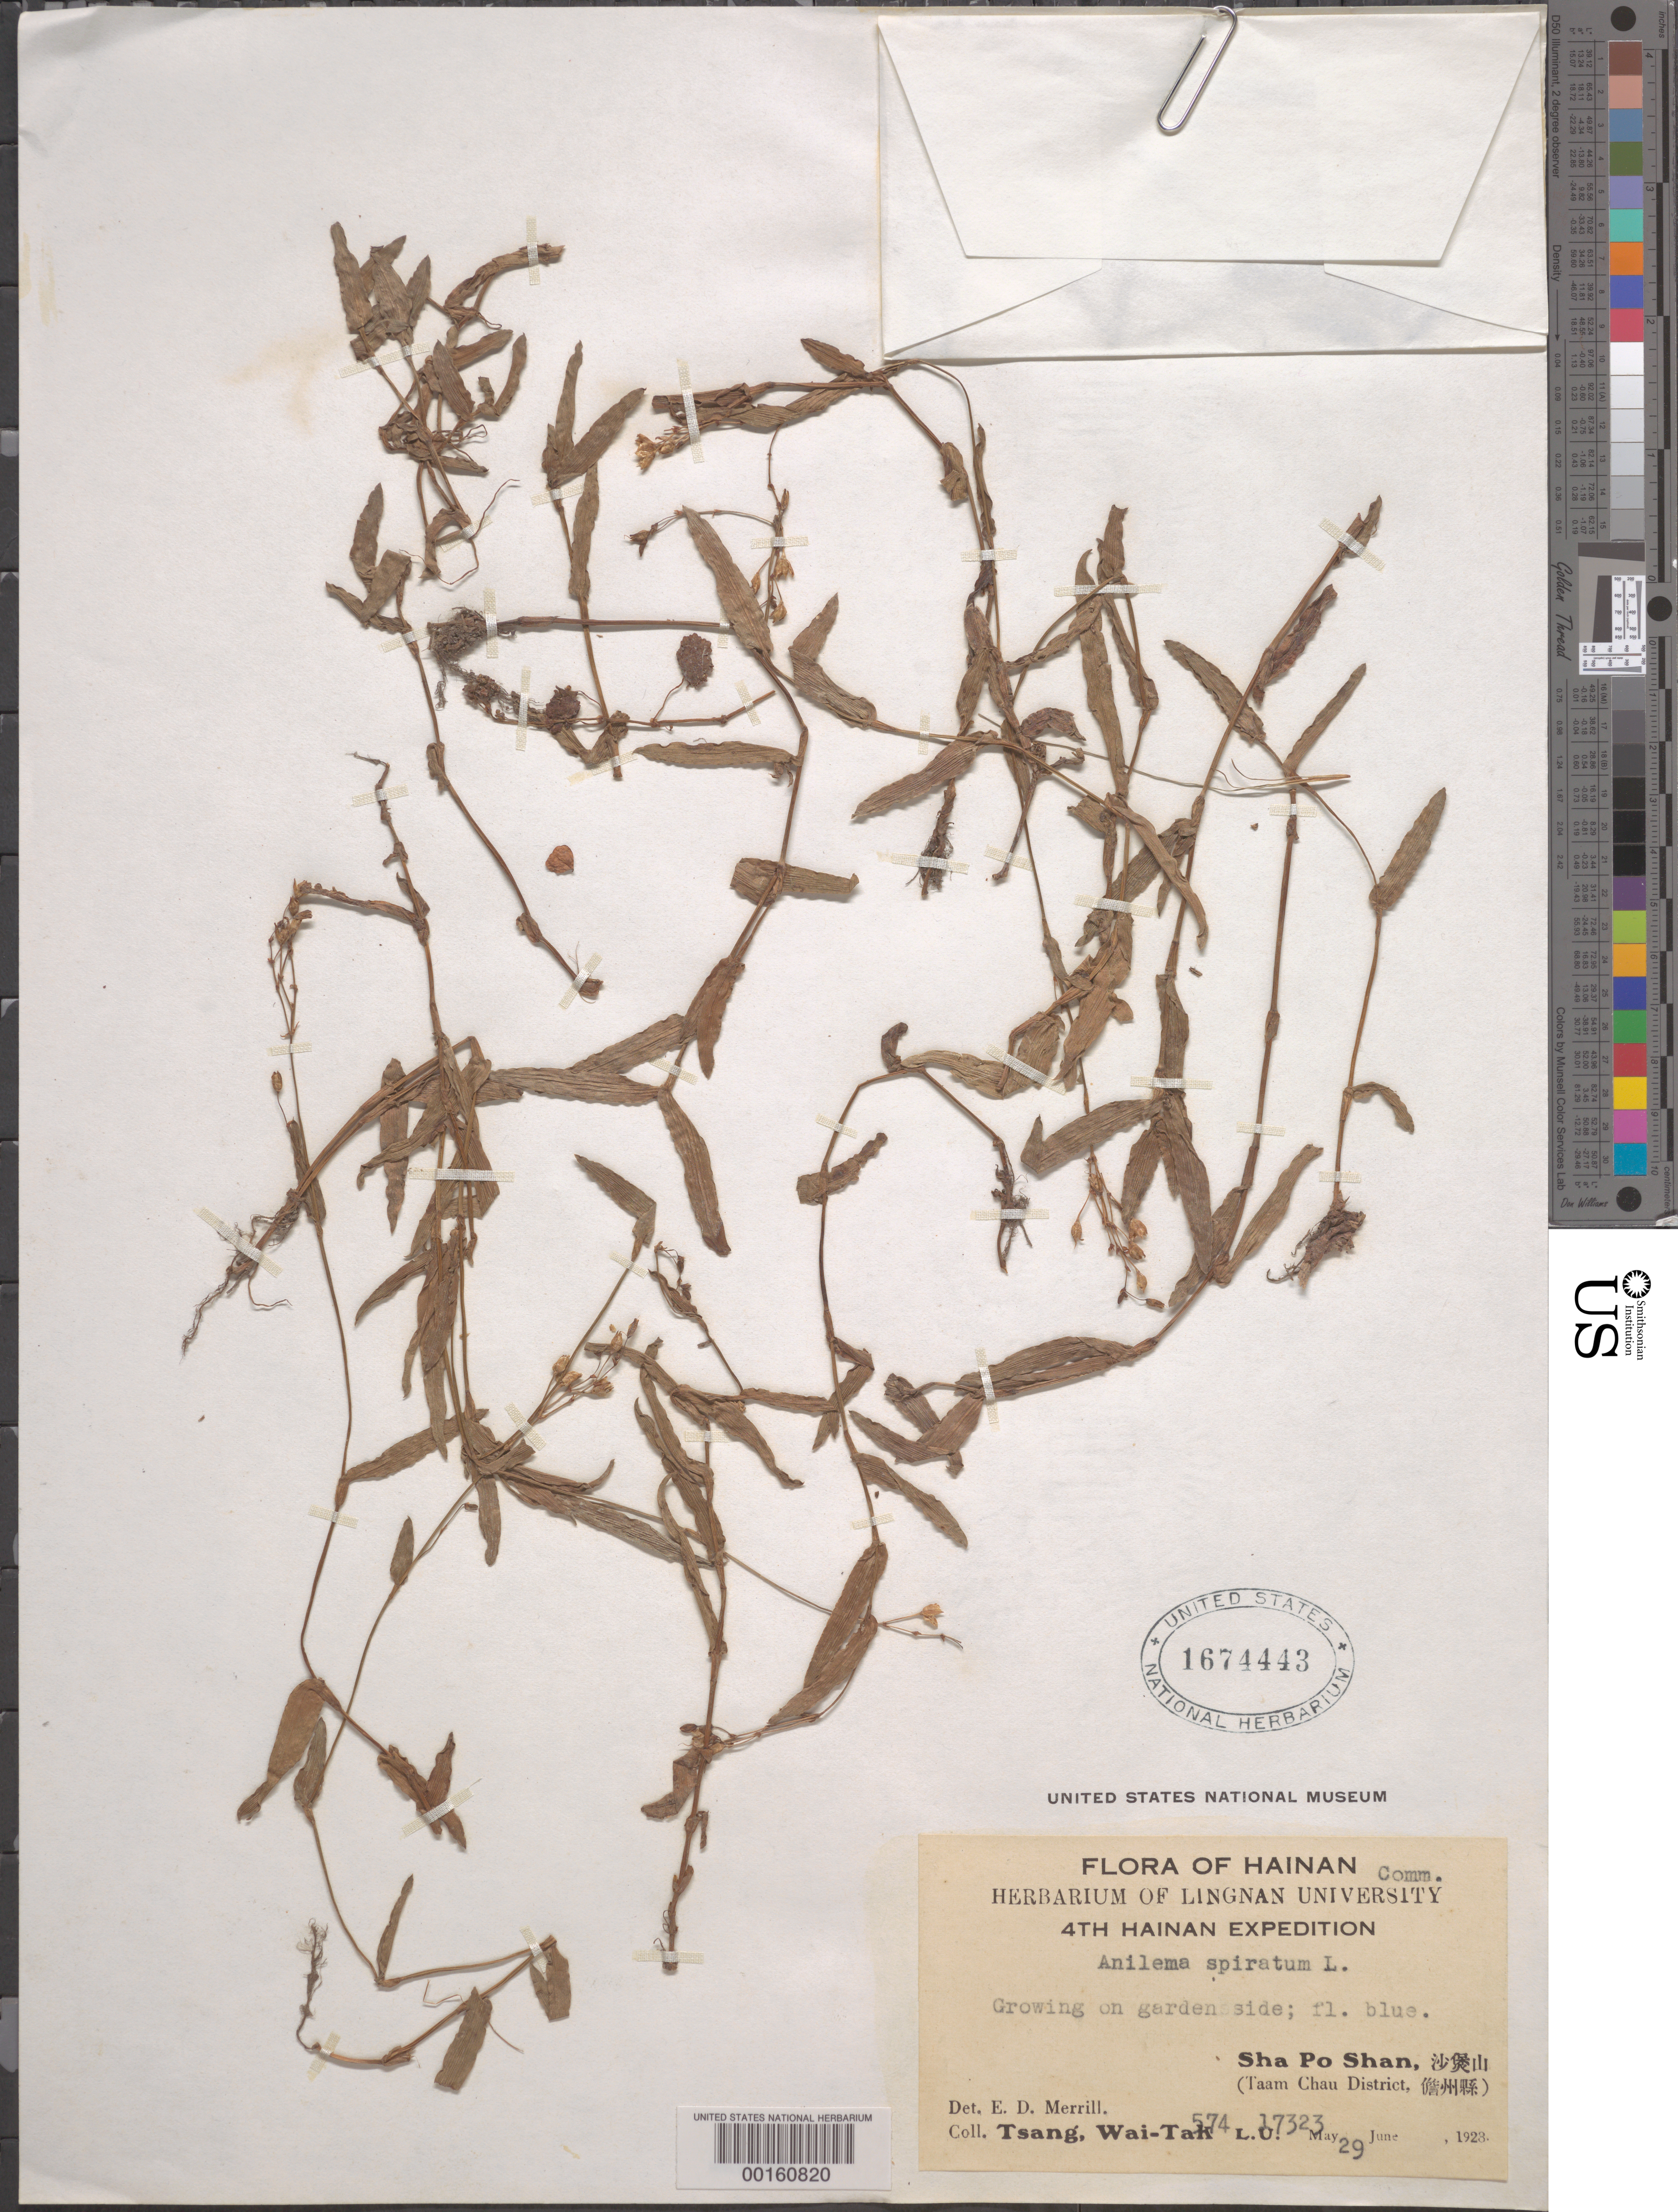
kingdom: Plantae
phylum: Tracheophyta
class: Liliopsida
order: Commelinales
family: Commelinaceae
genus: Murdannia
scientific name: Murdannia spirata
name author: (L.) G. Brückn.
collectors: W. T. Tsang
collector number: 574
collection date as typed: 29 May 1928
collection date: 1928-05-29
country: China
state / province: Hainan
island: Hainan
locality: Hainan; sha po shan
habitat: Edge of garden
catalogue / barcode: US 1674443